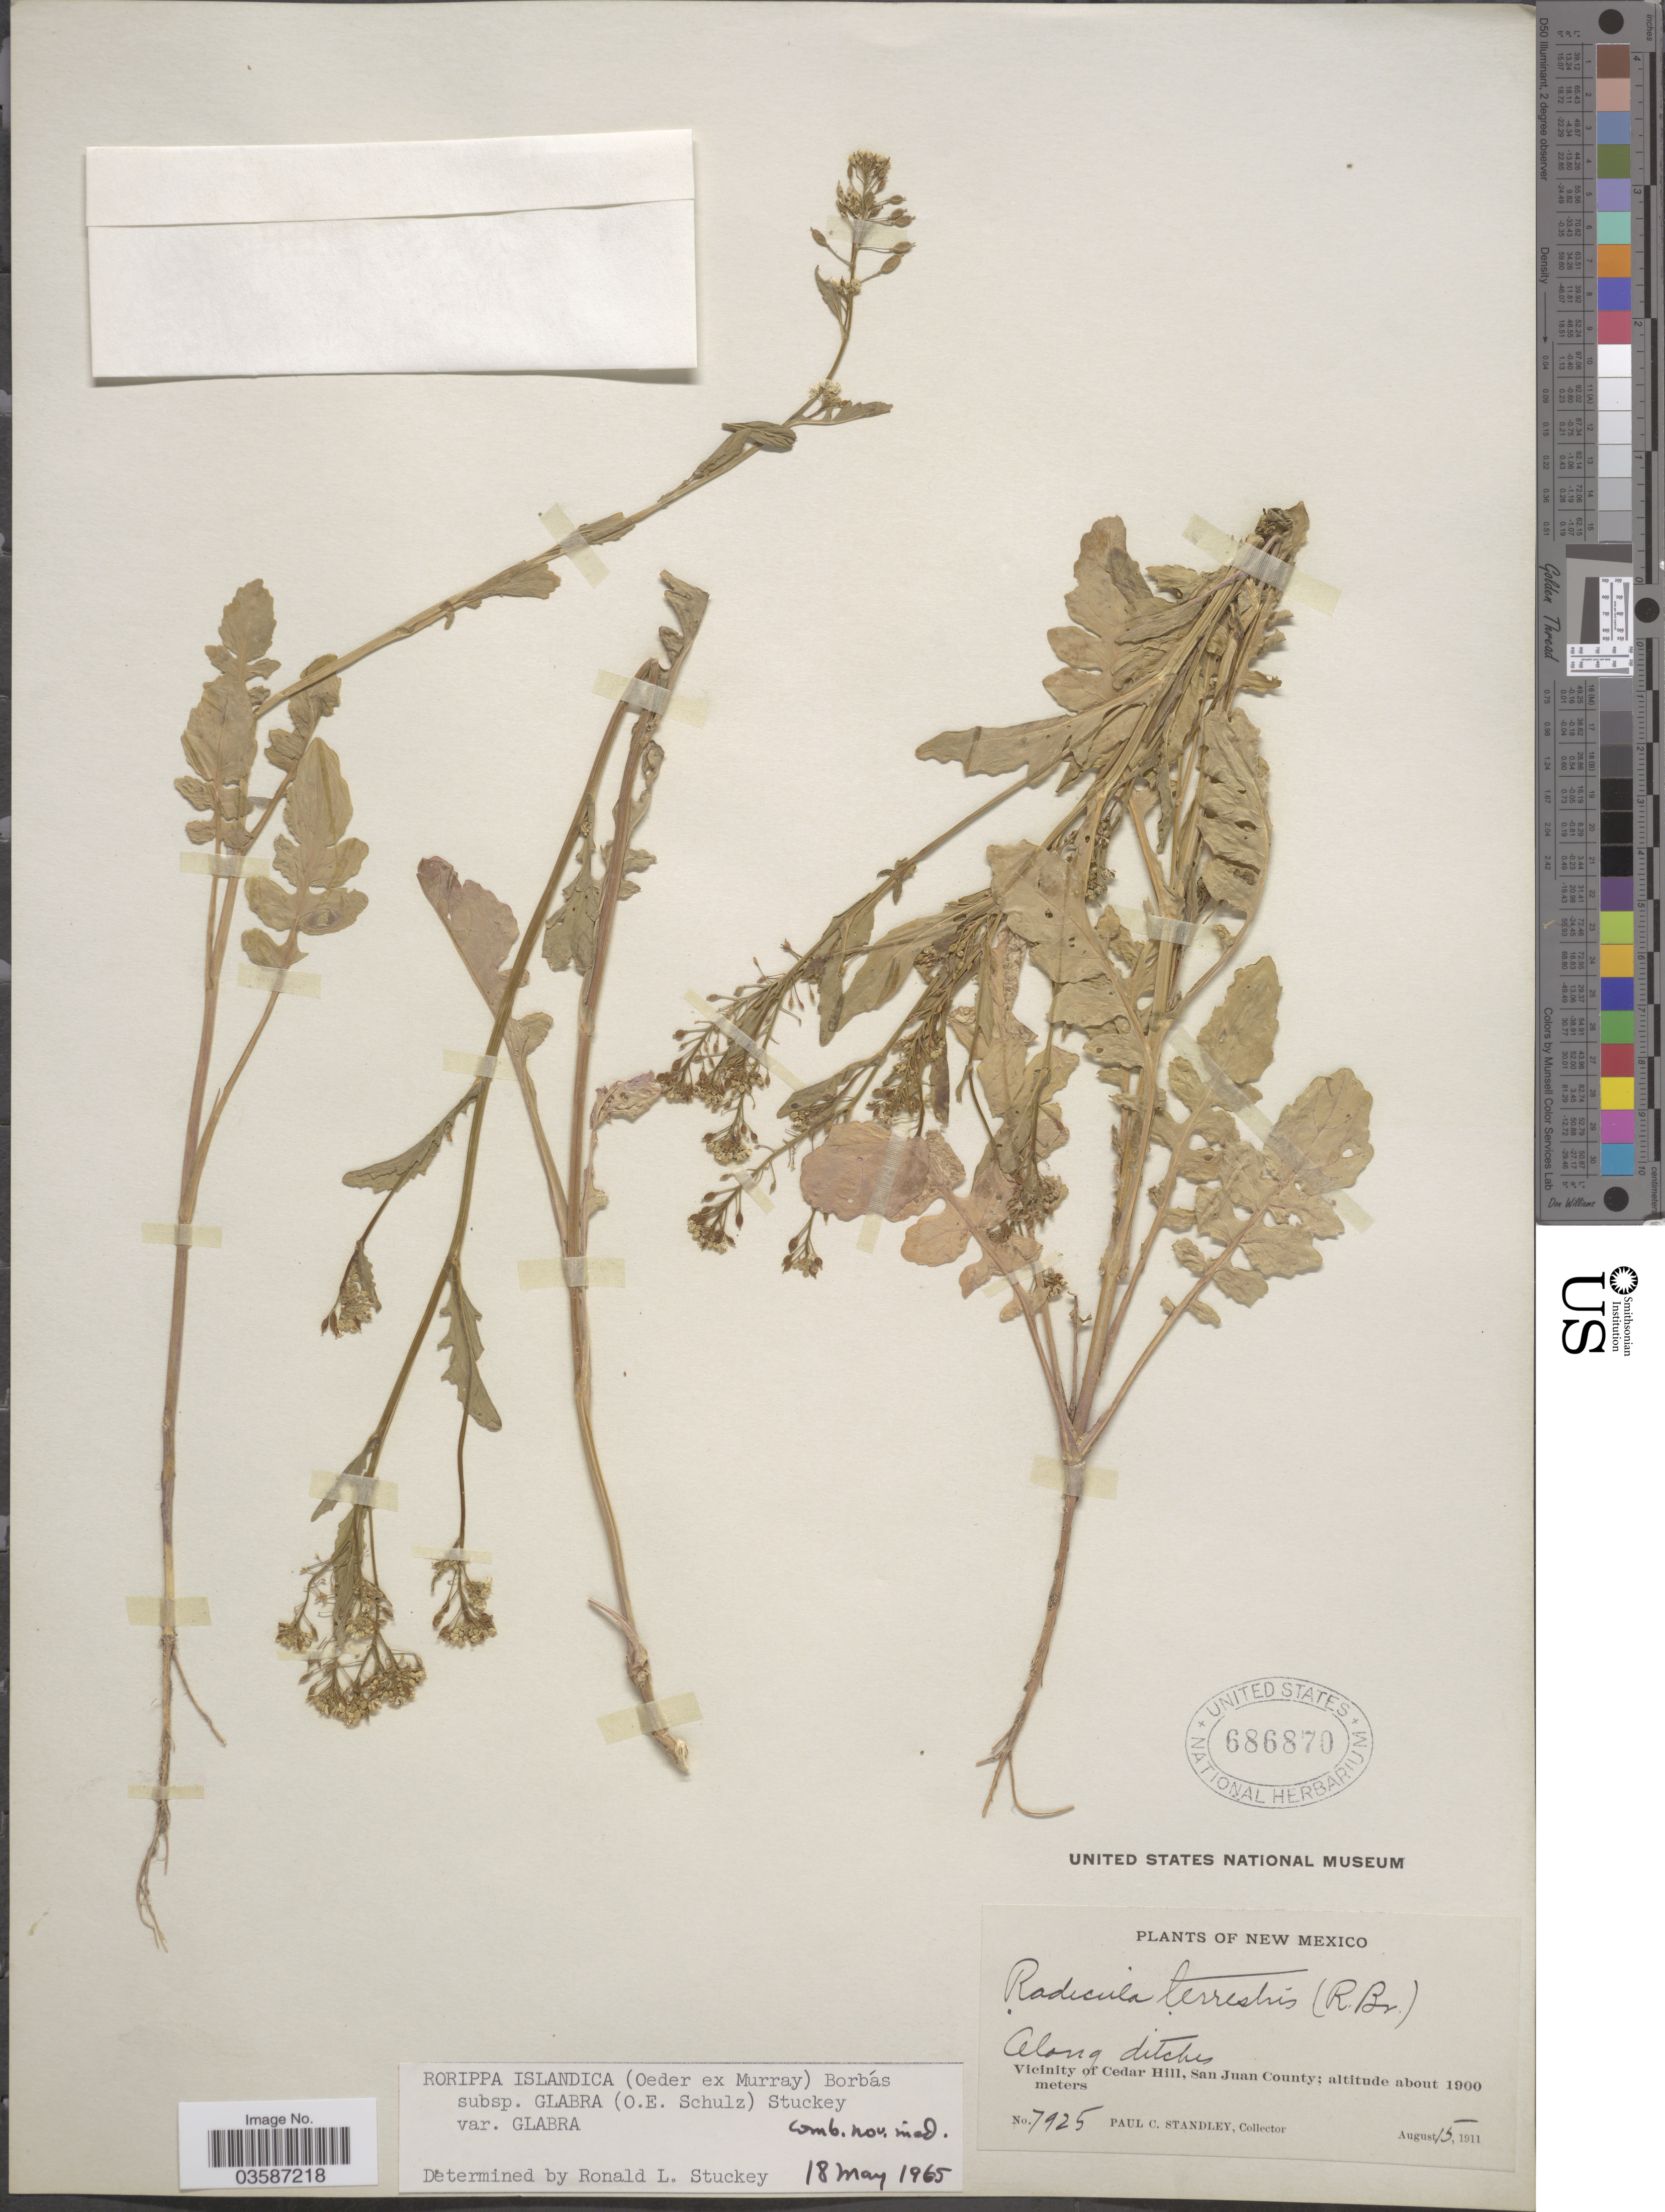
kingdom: Plantae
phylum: Tracheophyta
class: Magnoliopsida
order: Brassicales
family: Brassicaceae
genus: Rorippa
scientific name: Rorippa islandica var. glabrata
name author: (Lunell) Butters & Abbe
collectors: P. C. Standley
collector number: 7925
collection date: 1911-08-15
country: United States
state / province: New Mexico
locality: Vicinity of Cedar Hill, San Juan County.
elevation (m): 1900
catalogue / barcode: US 686870